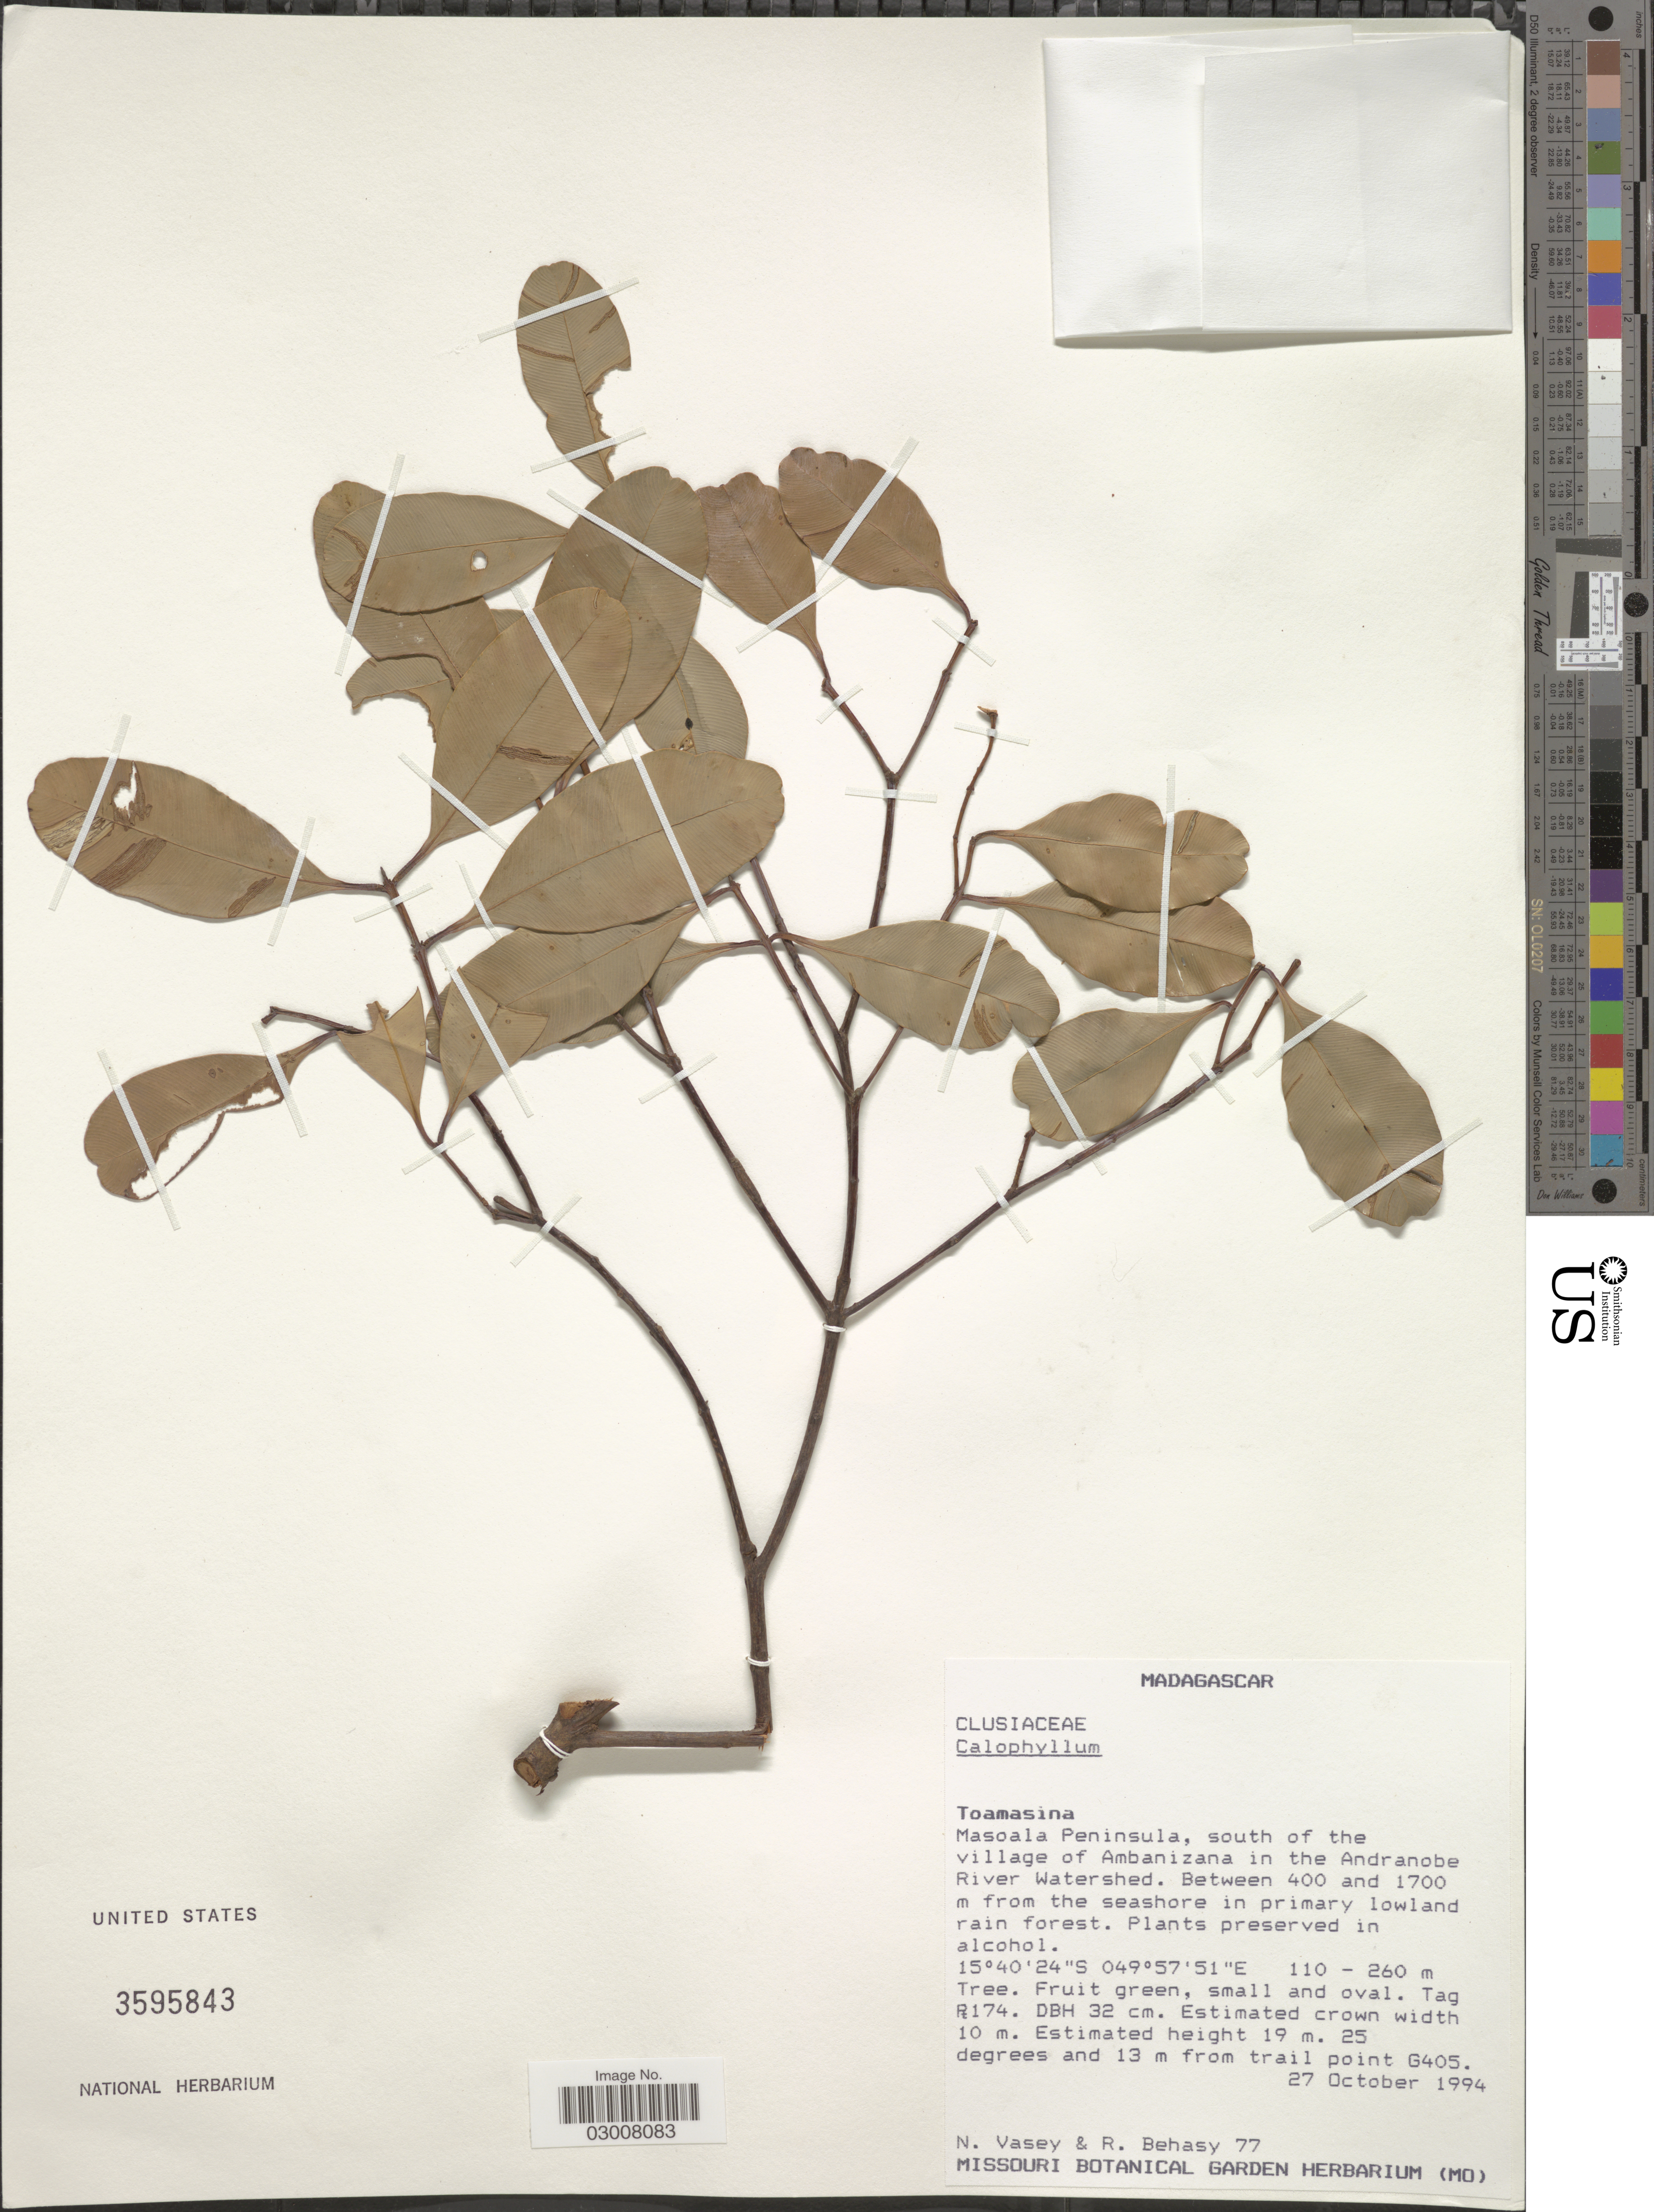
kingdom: Plantae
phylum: Tracheophyta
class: Magnoliopsida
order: Malpighiales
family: Calophyllaceae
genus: Calophyllum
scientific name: Calophyllum sp.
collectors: G. R. Vasey & R. Behasy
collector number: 77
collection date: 1994-10-27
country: Madagascar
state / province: Analanjirofo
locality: Masoala Peninsula, south of the village of Ambanizana in the Andranobe River Watershed.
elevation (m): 110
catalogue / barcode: US 3595843